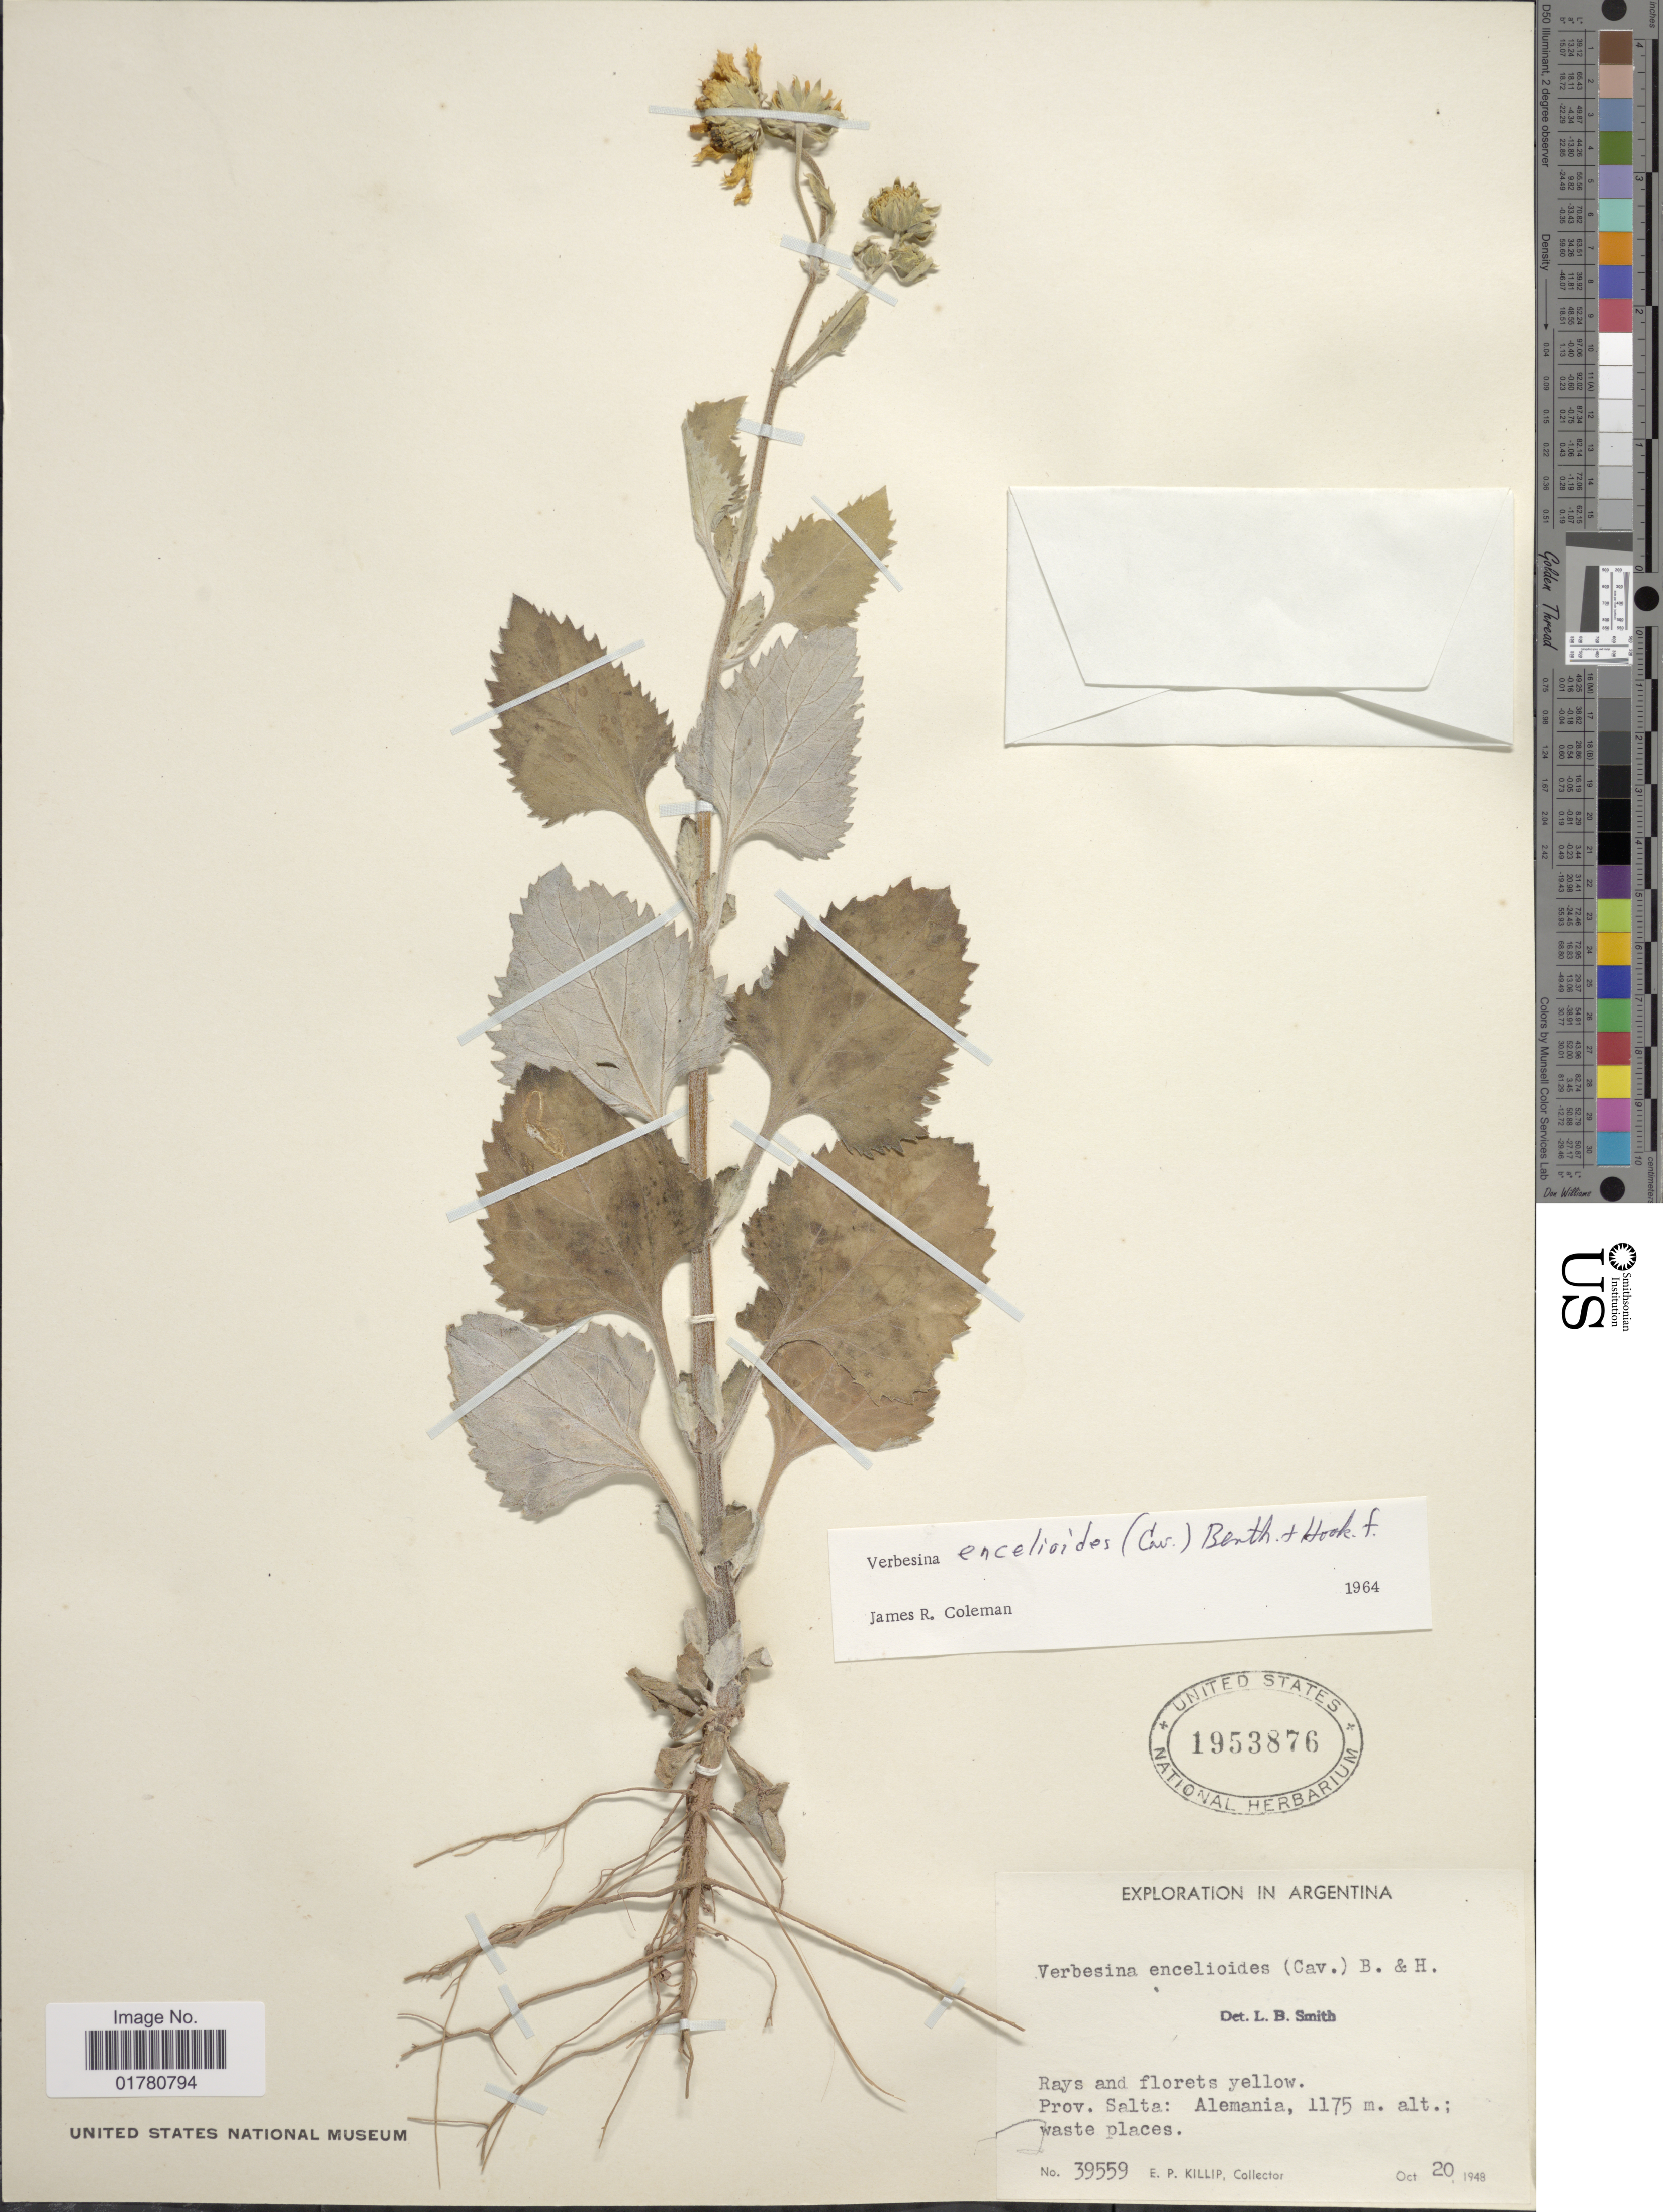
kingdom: Plantae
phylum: Tracheophyta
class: Magnoliopsida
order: Asterales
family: Asteraceae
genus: Verbesina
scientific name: Verbesina encelioides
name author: (Cav.) Benth. & Hook. ex A. Gray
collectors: E. P. Killip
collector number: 39559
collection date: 1948-10-20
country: Argentina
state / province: Salta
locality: Alemania, waste places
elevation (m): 1175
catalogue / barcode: US 1953876